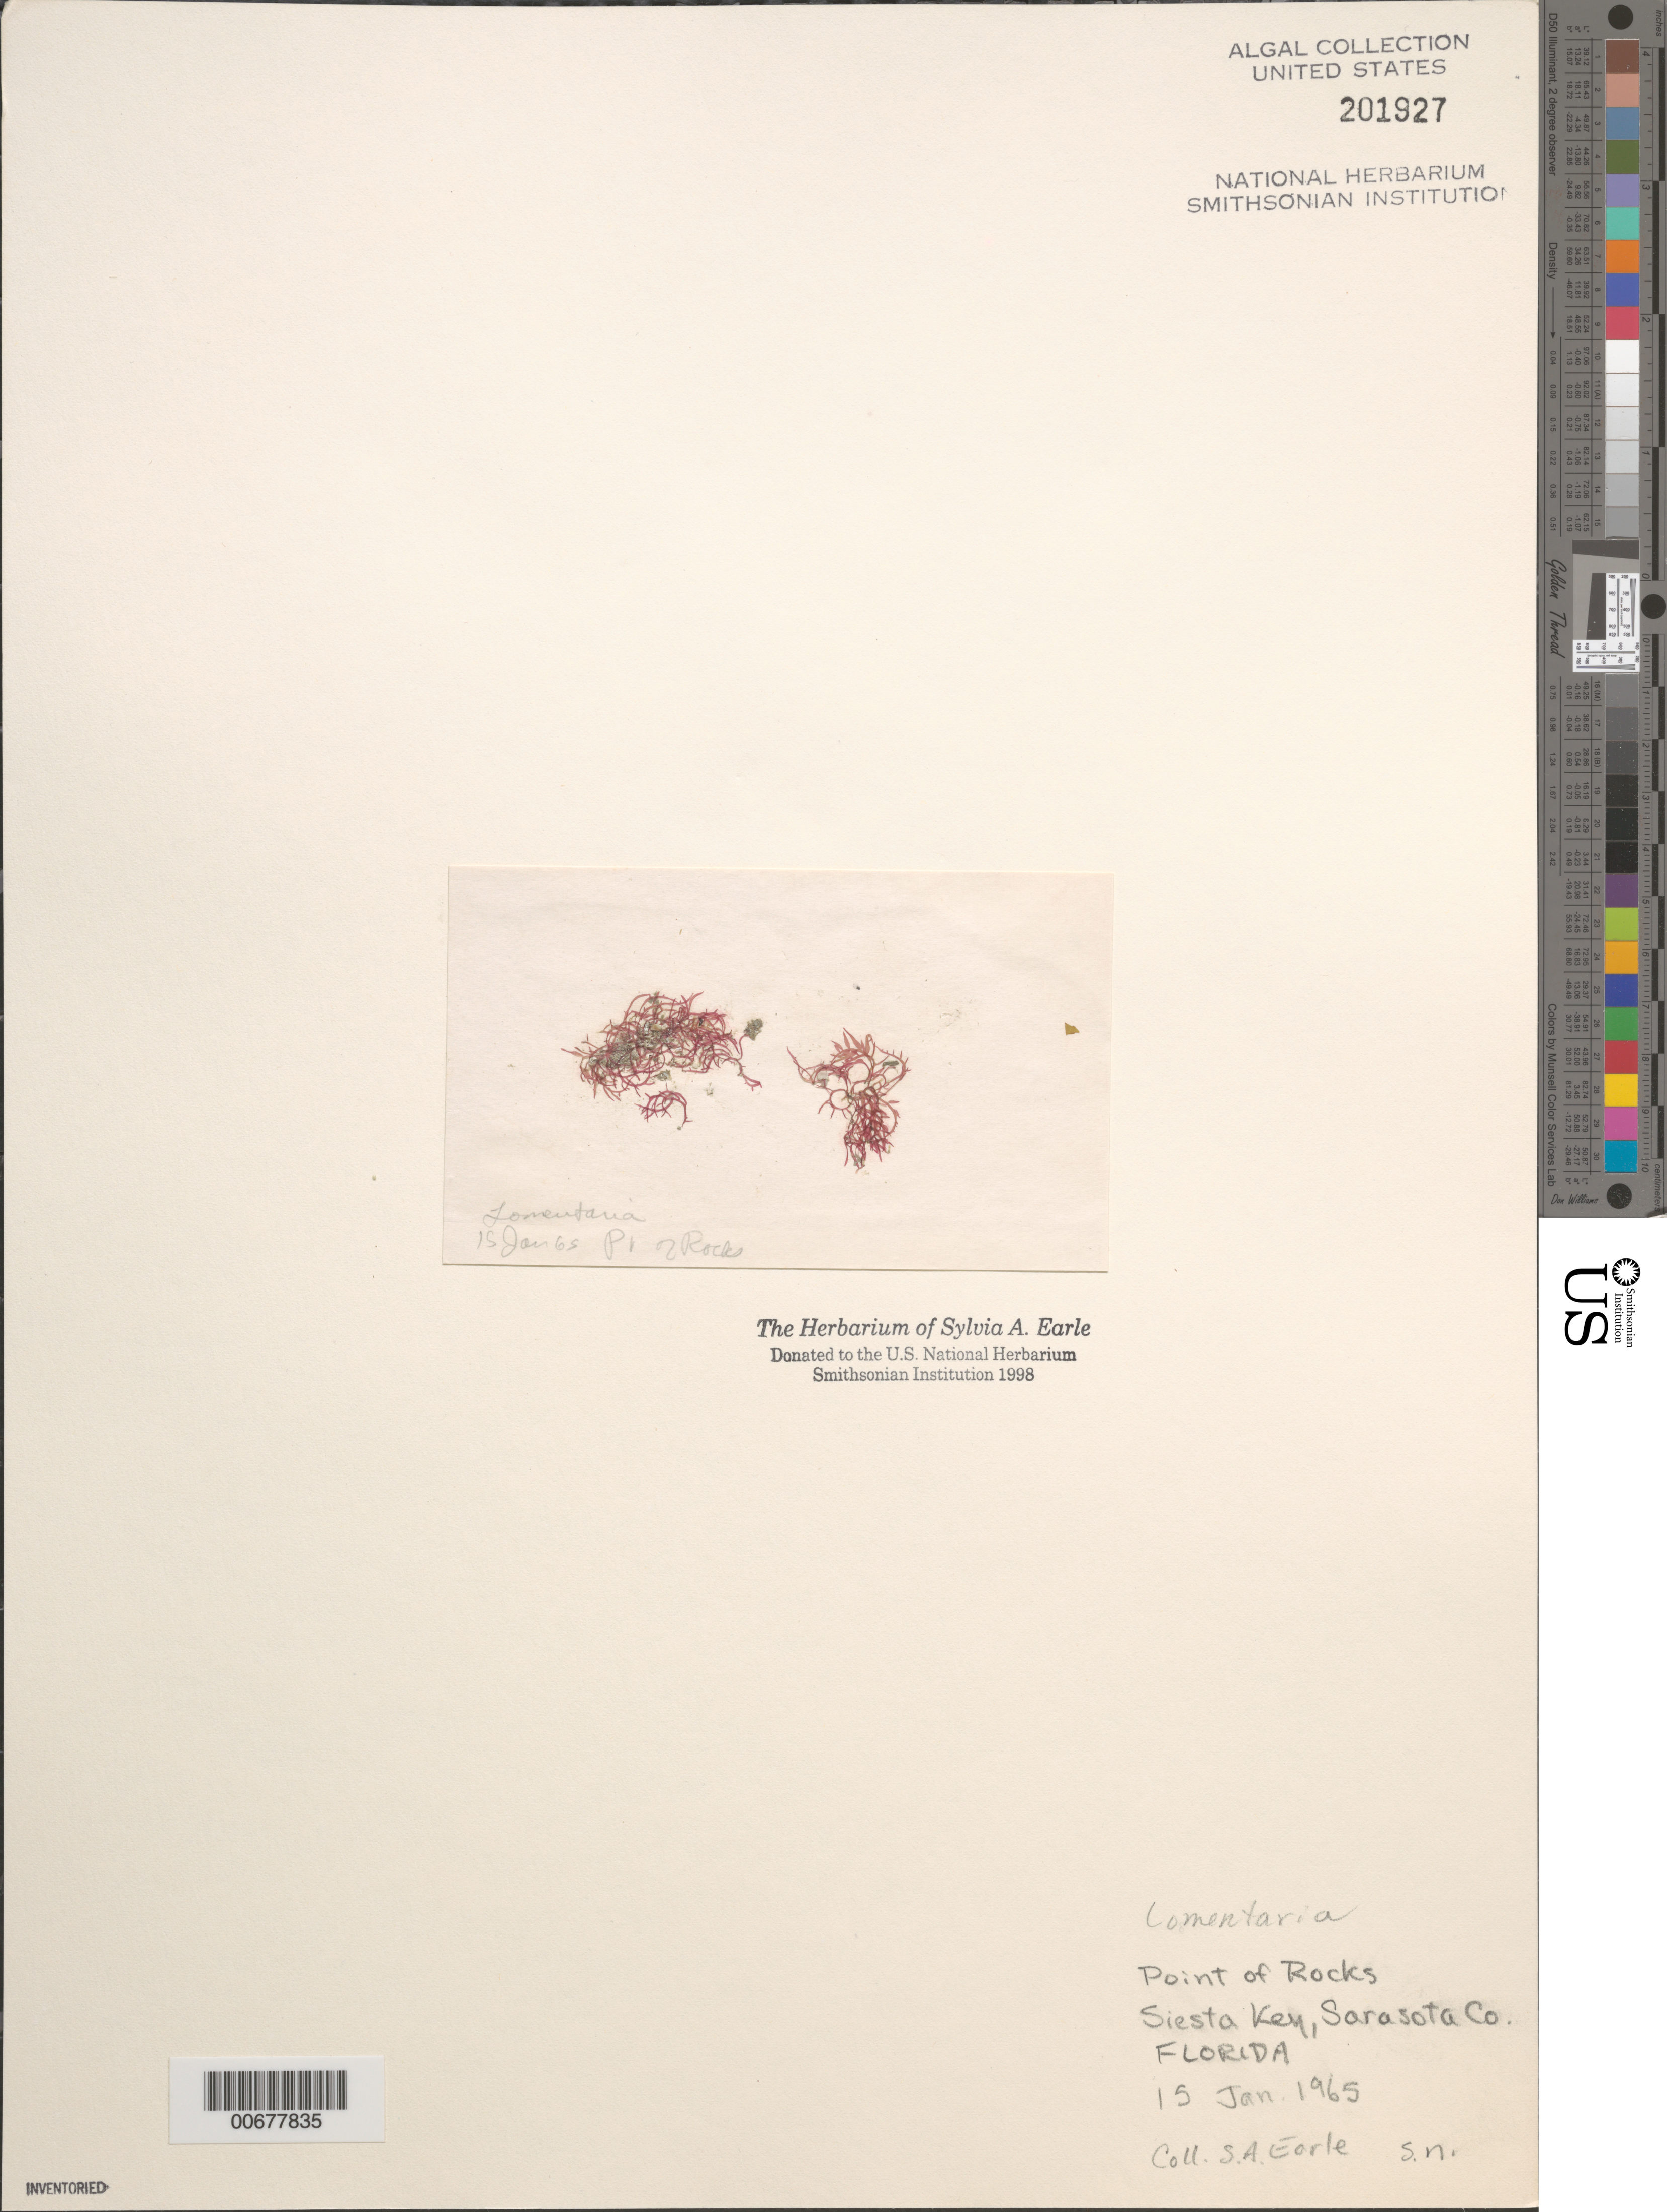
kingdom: Plantae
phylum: Rhodophyta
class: Florideophyceae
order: Rhodymeniales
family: Lomentariaceae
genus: Lomentaria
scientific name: Lomentaria sp.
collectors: S. A. Earle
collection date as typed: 15 Jan 1965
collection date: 1965-01-15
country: United States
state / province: Florida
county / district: Sarasota County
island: Siesta Key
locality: Point of Rocks, Sarasota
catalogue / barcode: US 201927